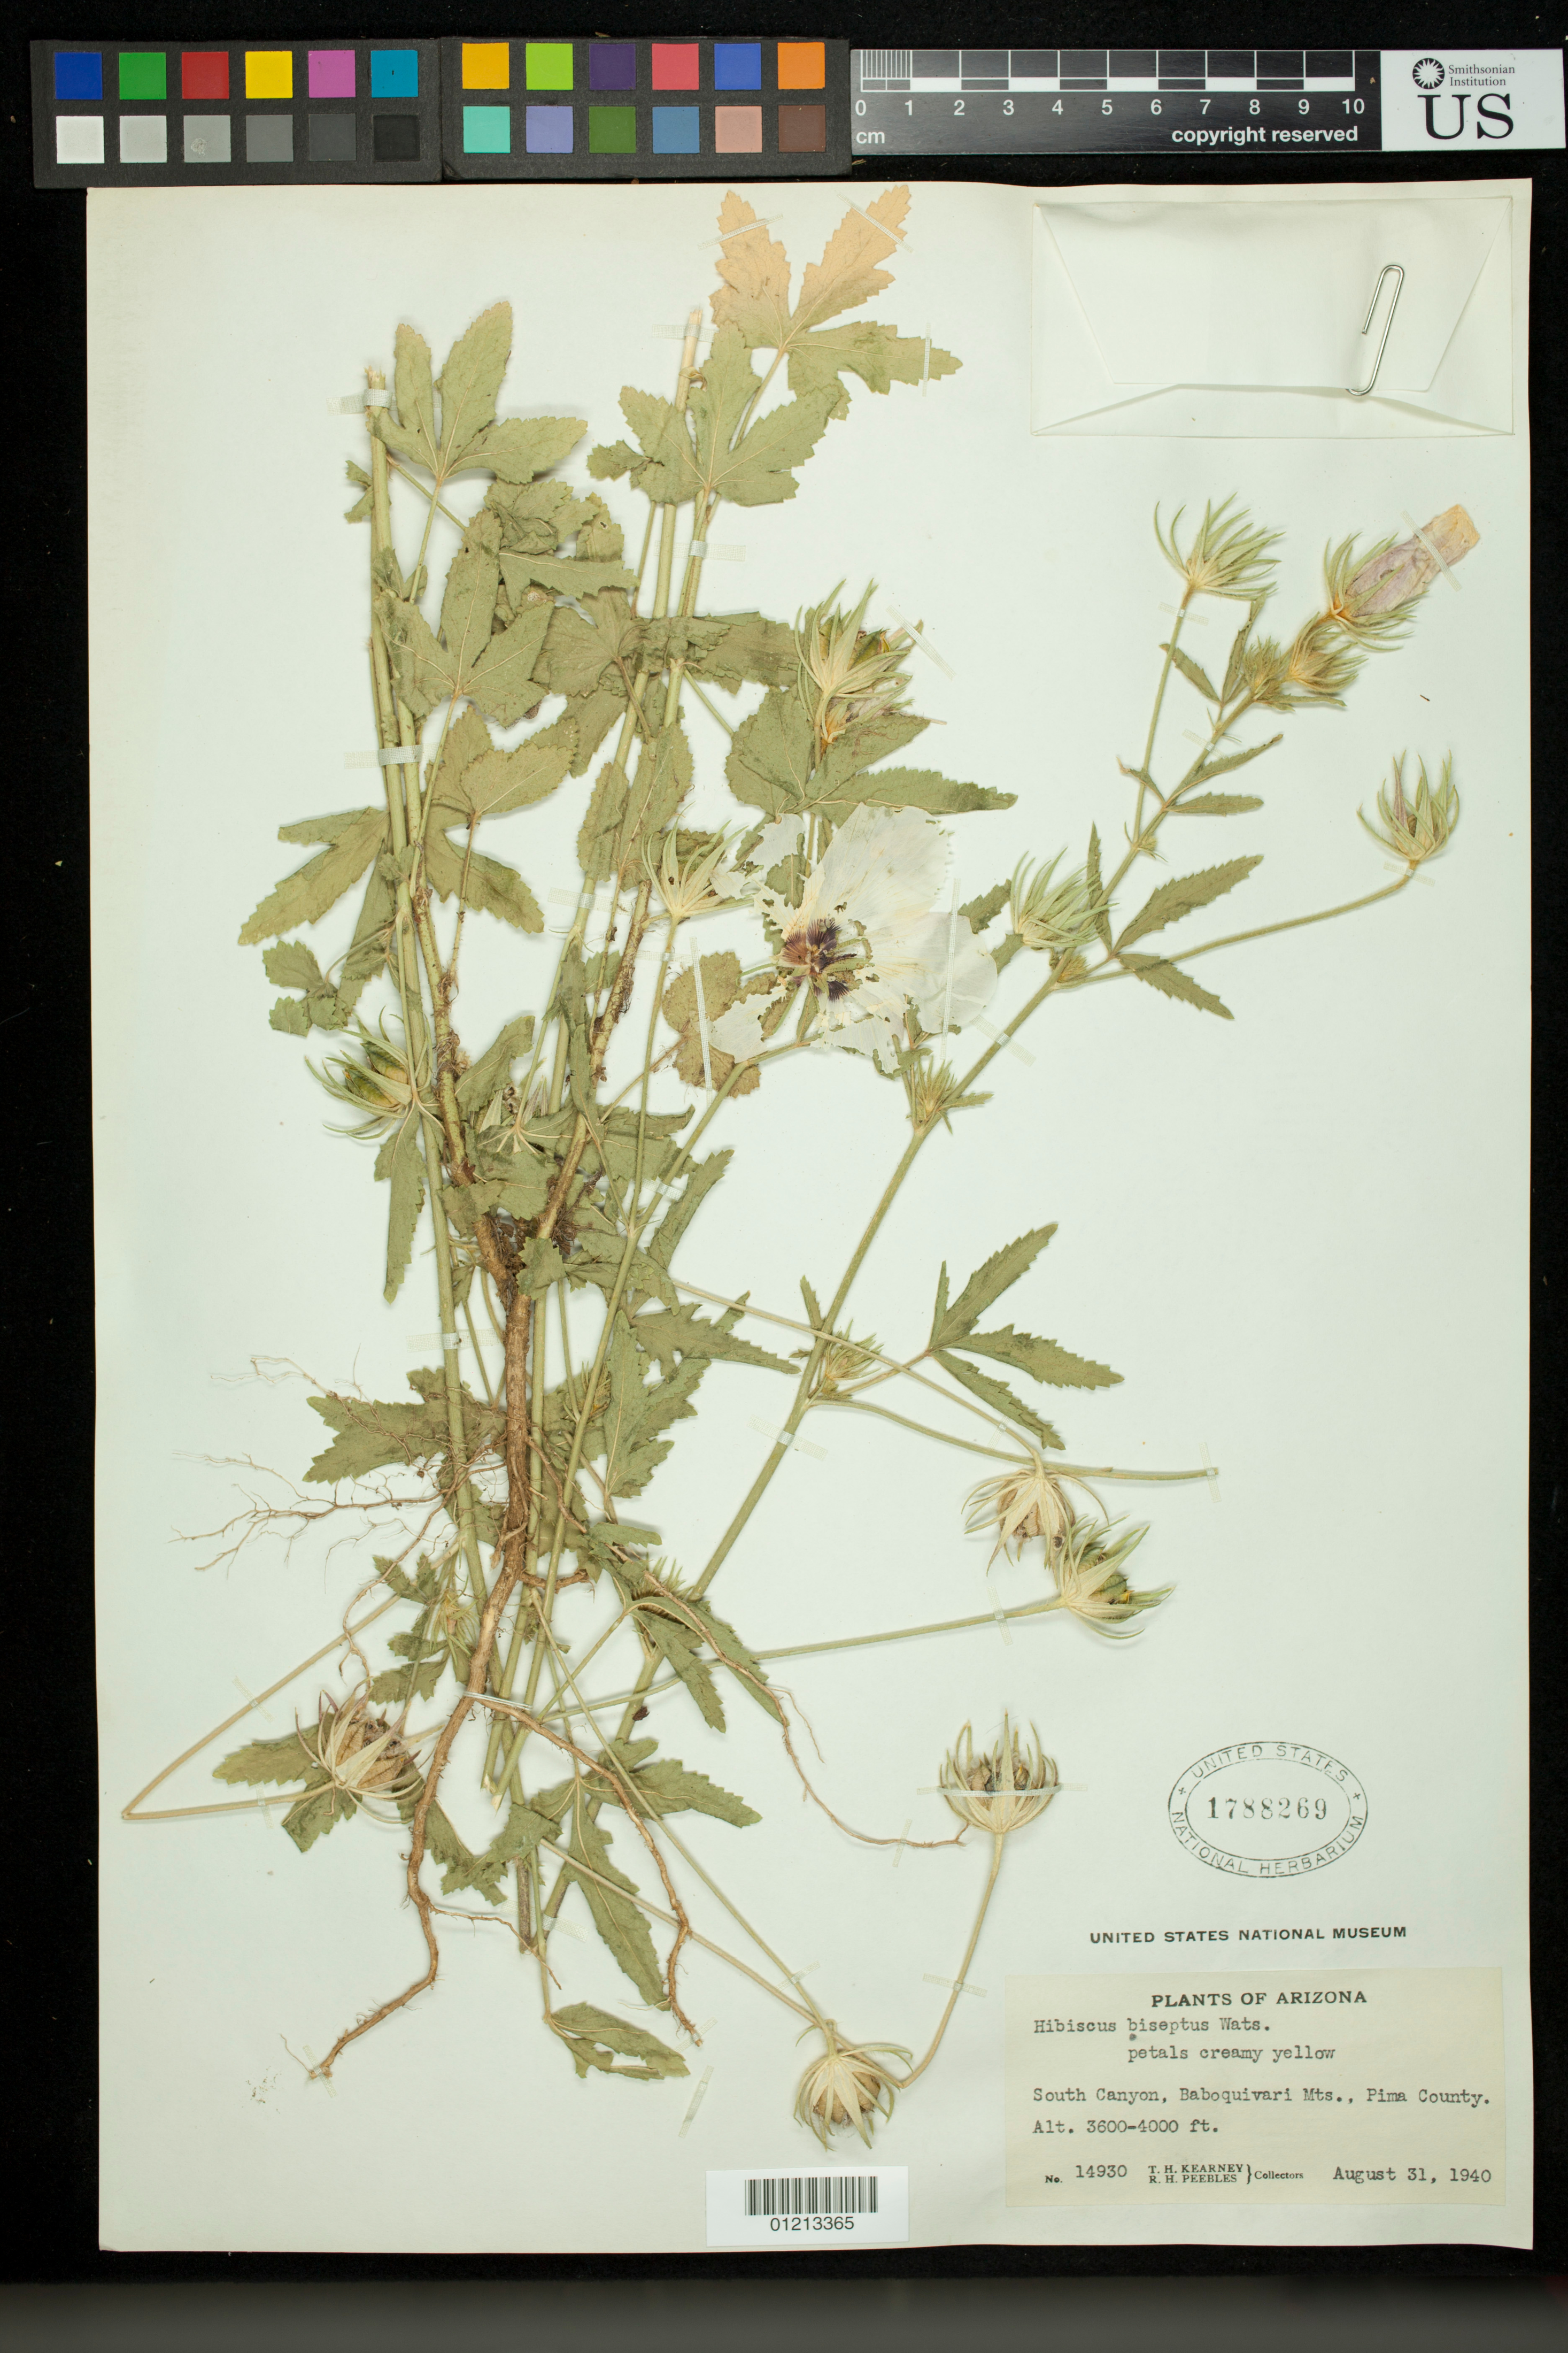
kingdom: Plantae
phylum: Tracheophyta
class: Magnoliopsida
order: Malvales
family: Malvaceae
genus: Hibiscus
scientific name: Hibiscus biseptus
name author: S. Watson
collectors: T. H. Kearney & R. H. Peebles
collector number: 14930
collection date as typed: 31 Aug 1940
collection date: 1940-08-31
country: United States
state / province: Arizona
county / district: Pima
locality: South Canyon, Baboquivari Mts., Pima County.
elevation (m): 1097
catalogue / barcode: US 1788269